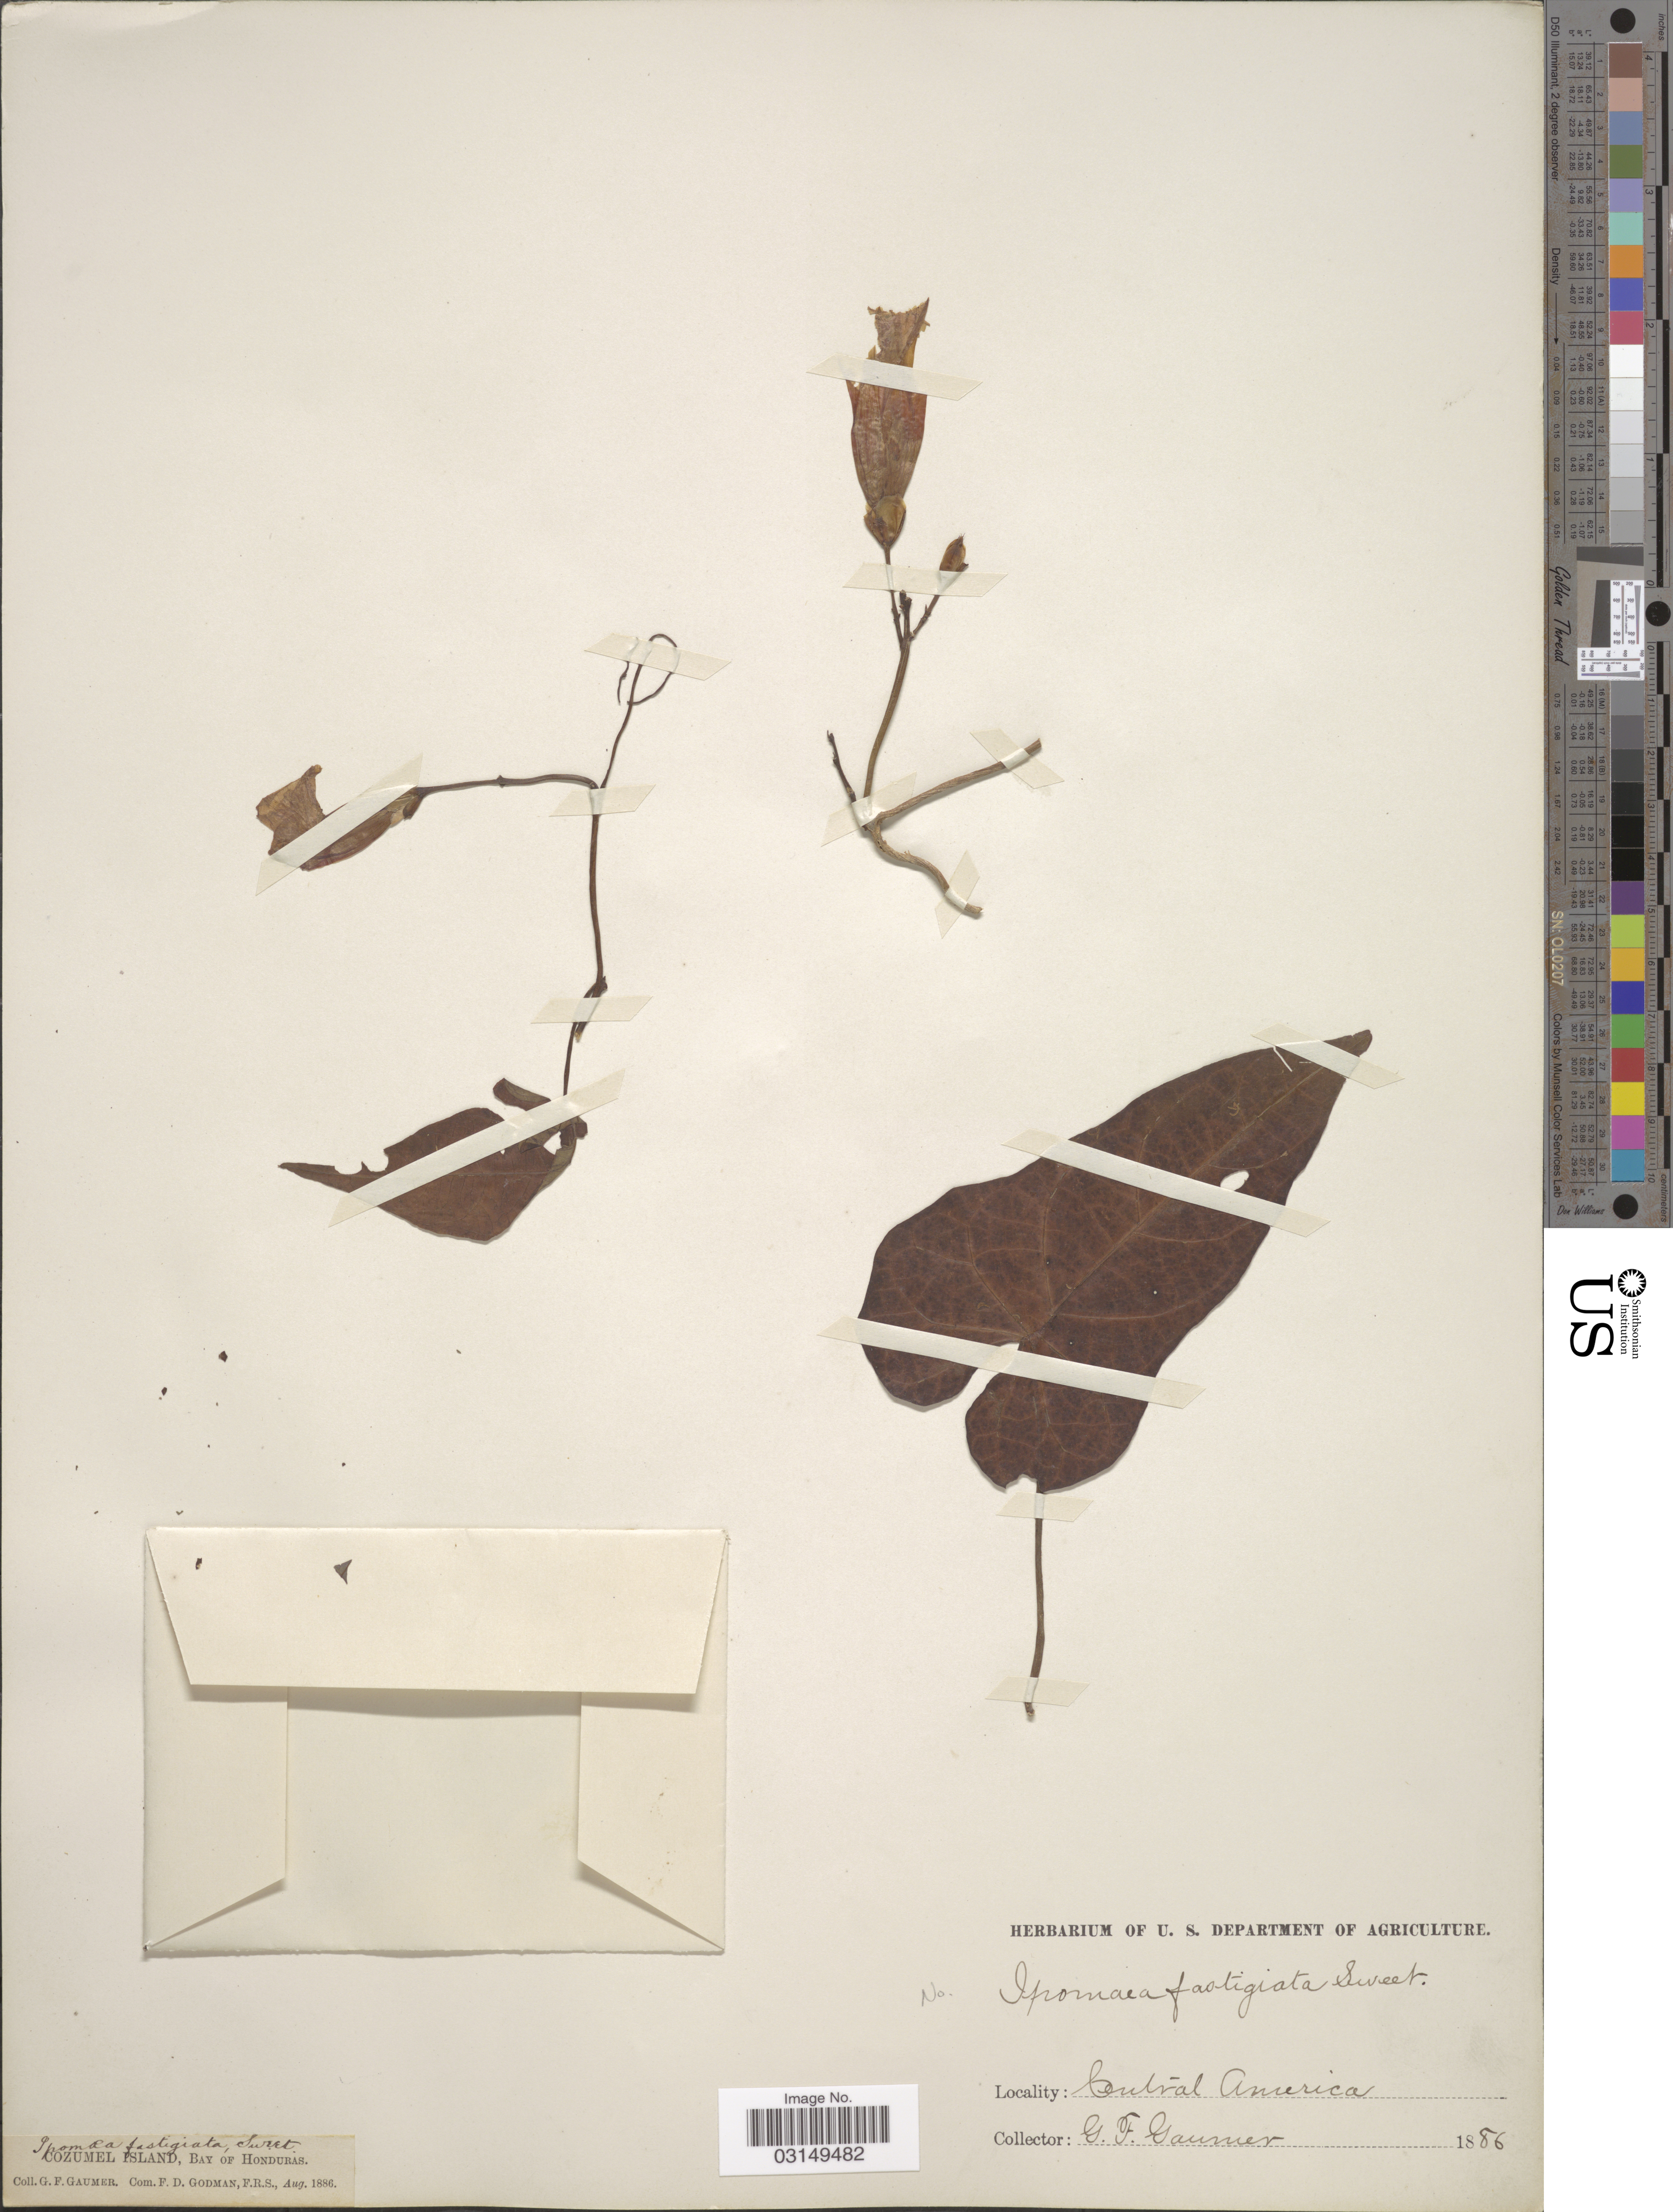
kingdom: Plantae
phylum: Tracheophyta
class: Magnoliopsida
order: Solanales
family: Convolvulaceae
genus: Ipomoea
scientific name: Ipomoea anisomeres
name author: B.L. Rob. & Bartlett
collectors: G. F. Gaumer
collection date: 1886-08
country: Honduras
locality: Cozumel Island, Bay of Honduras.